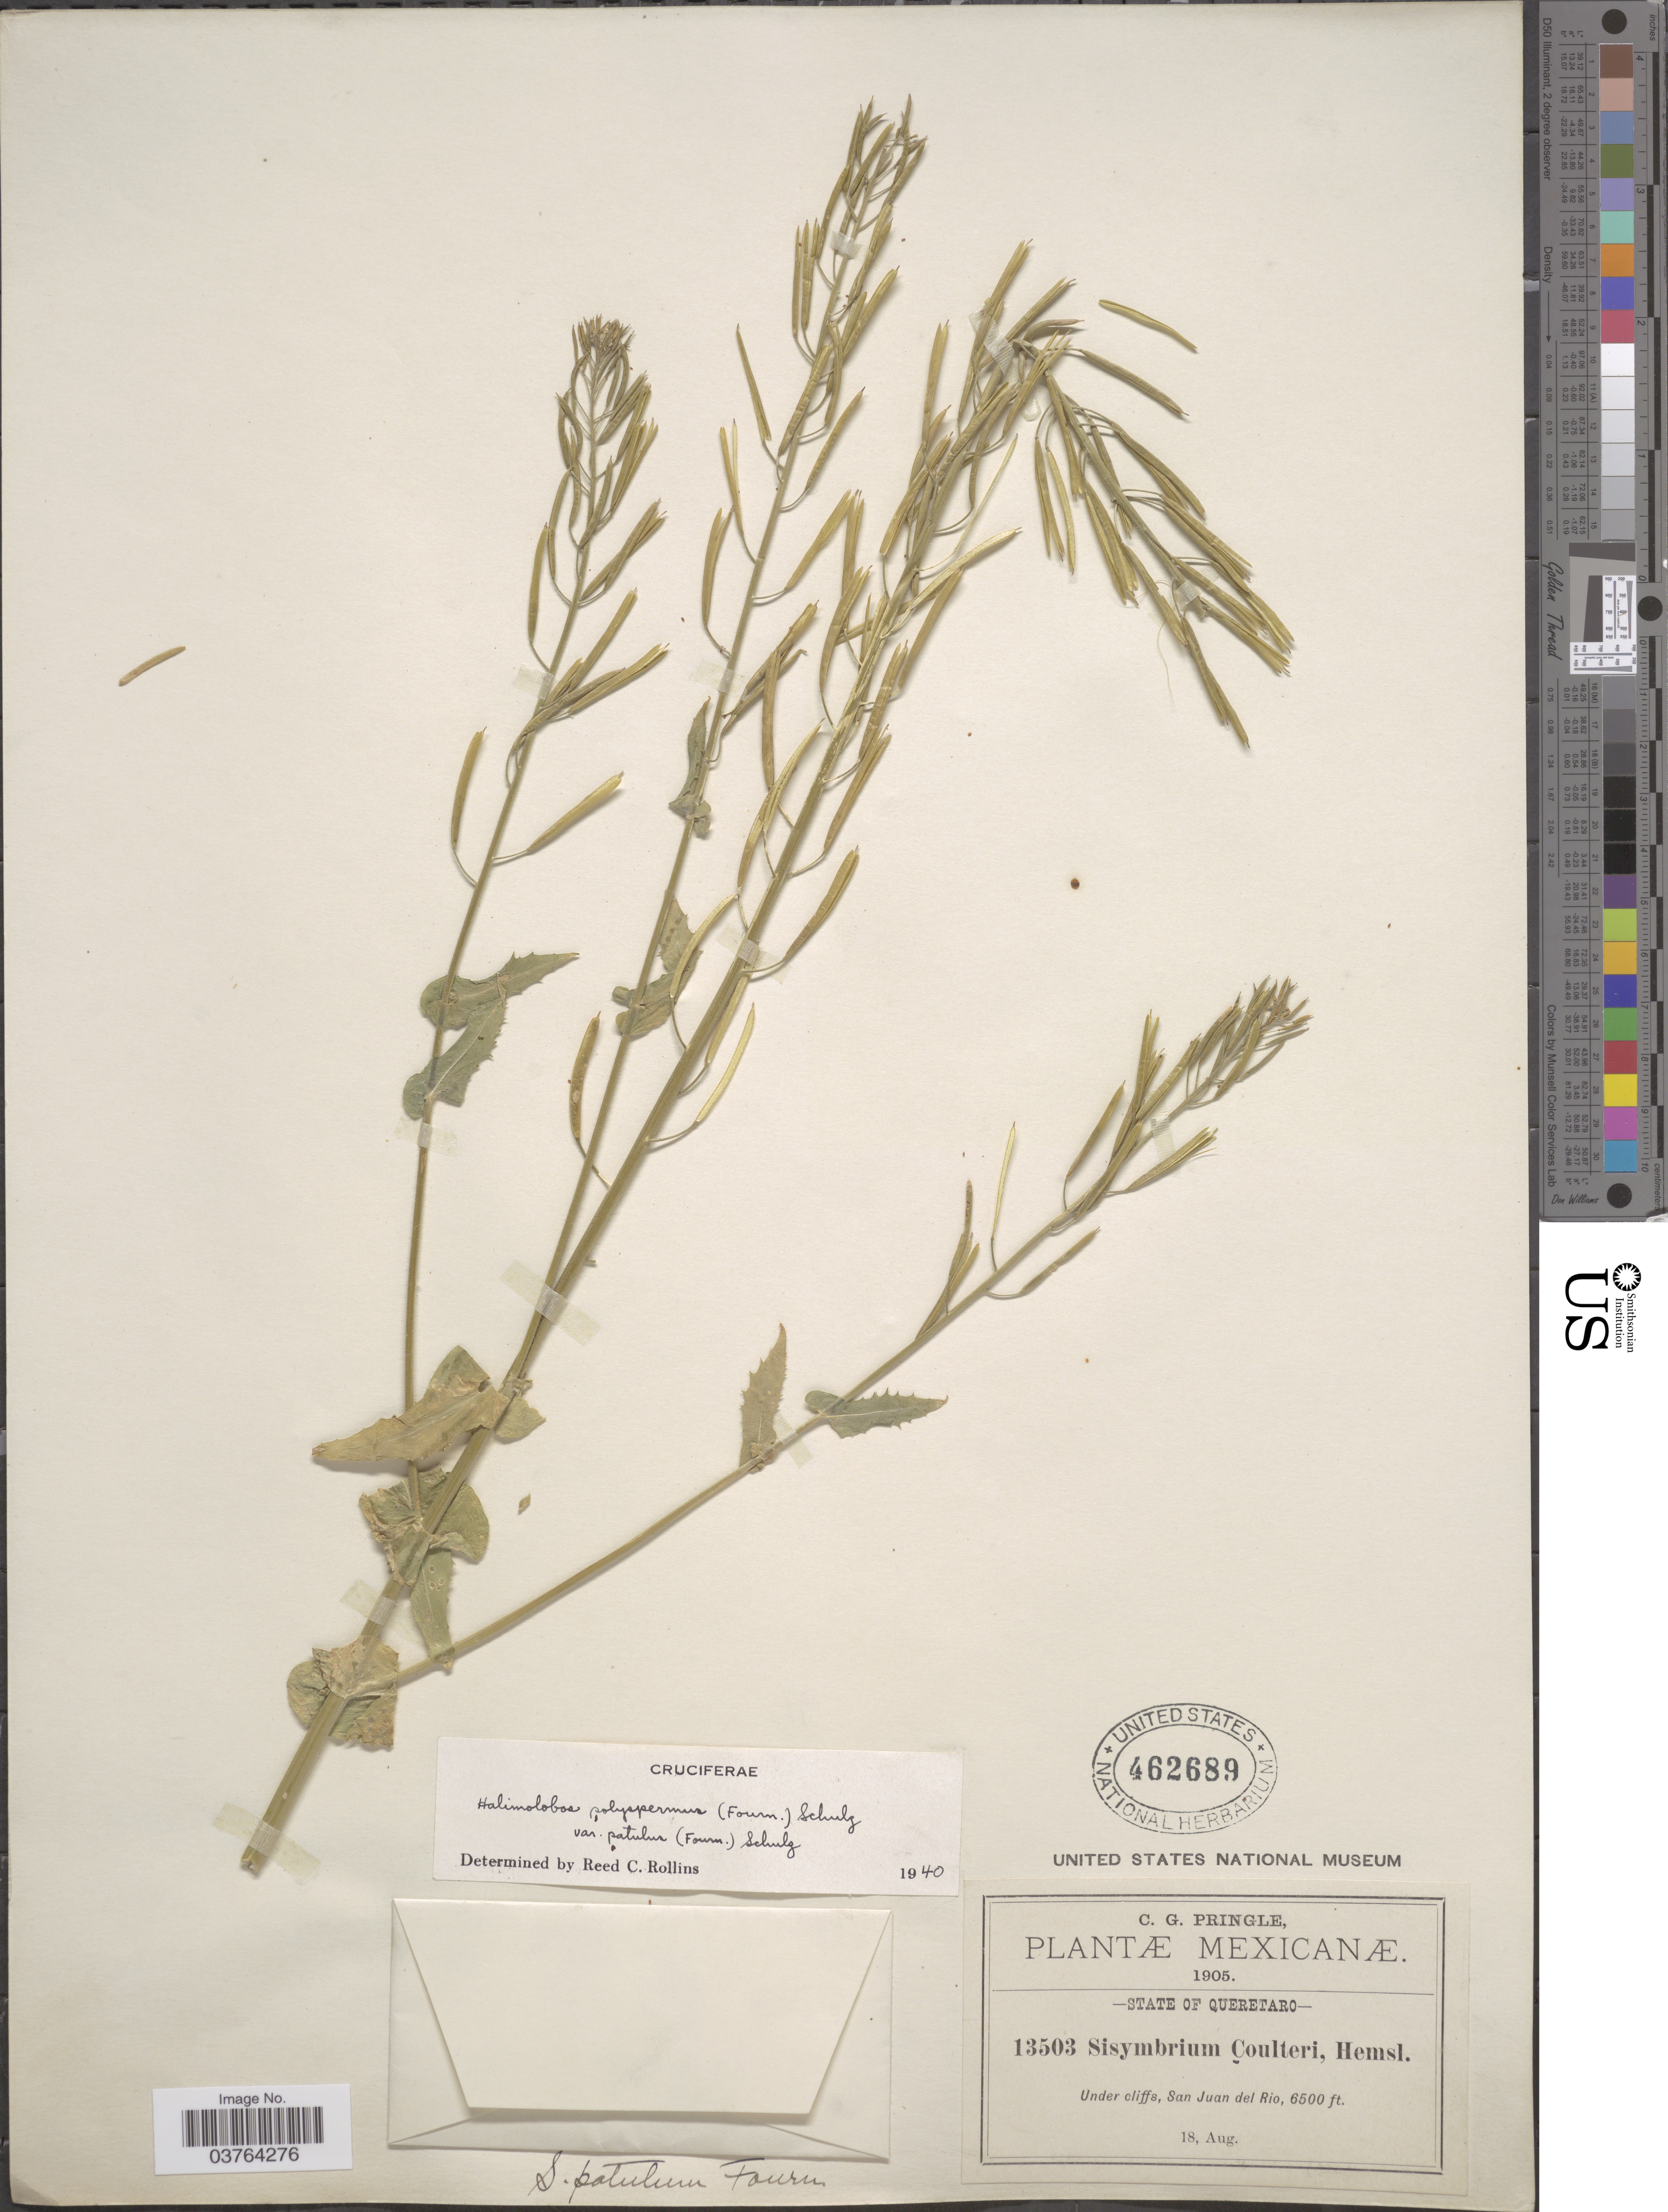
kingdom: Plantae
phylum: Tracheophyta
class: Magnoliopsida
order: Brassicales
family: Brassicaceae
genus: Halimolobos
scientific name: Halimolobos polyspermus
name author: O.E. Schulz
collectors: C. G. Pringle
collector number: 13503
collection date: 1905-08-18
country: Mexico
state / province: Querétaro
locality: Mexicanæ. Under cliffs, San Juan del Rio.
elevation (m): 1981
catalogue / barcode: US 462689